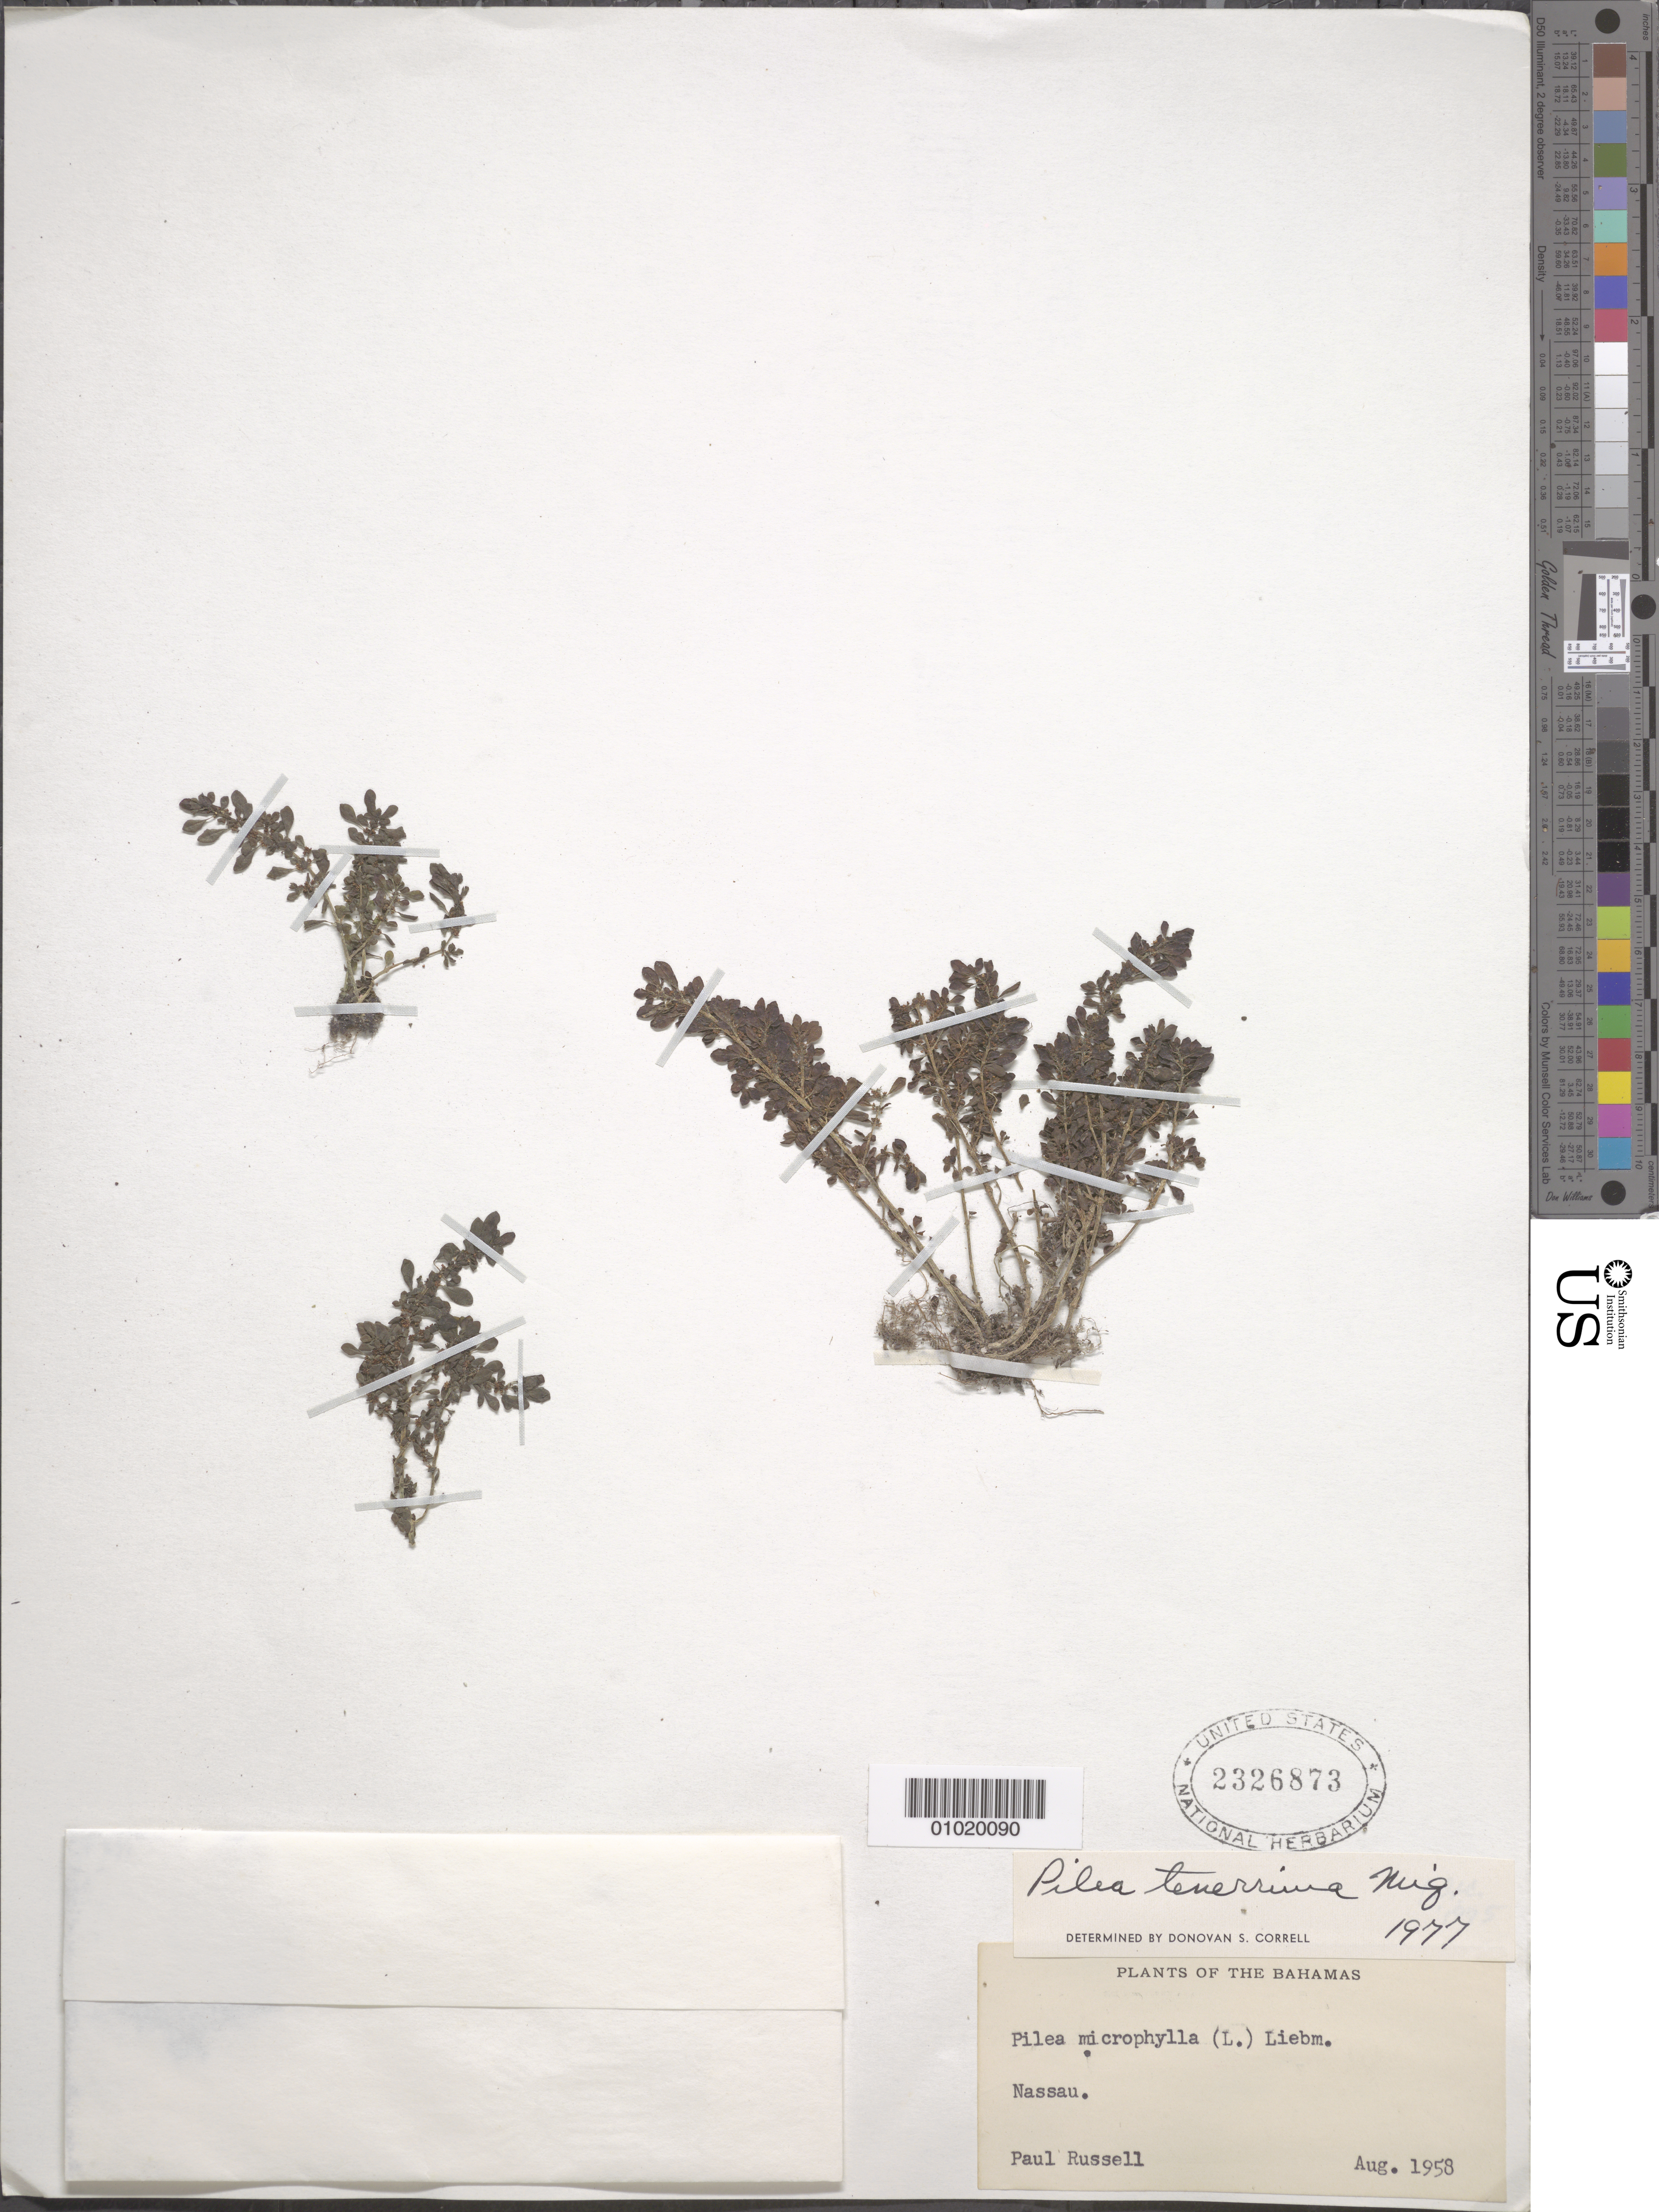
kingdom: Plantae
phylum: Tracheophyta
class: Magnoliopsida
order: Rosales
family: Urticaceae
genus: Pilea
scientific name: Pilea tenerrima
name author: Miq.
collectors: P. G. Russell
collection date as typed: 01 Aug 1958 to 31 Aug 1958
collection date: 1958-08-01/1958-08-31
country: Bahamas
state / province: New Providence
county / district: Nassau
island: New Providence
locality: Nassau.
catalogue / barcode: US 2326873